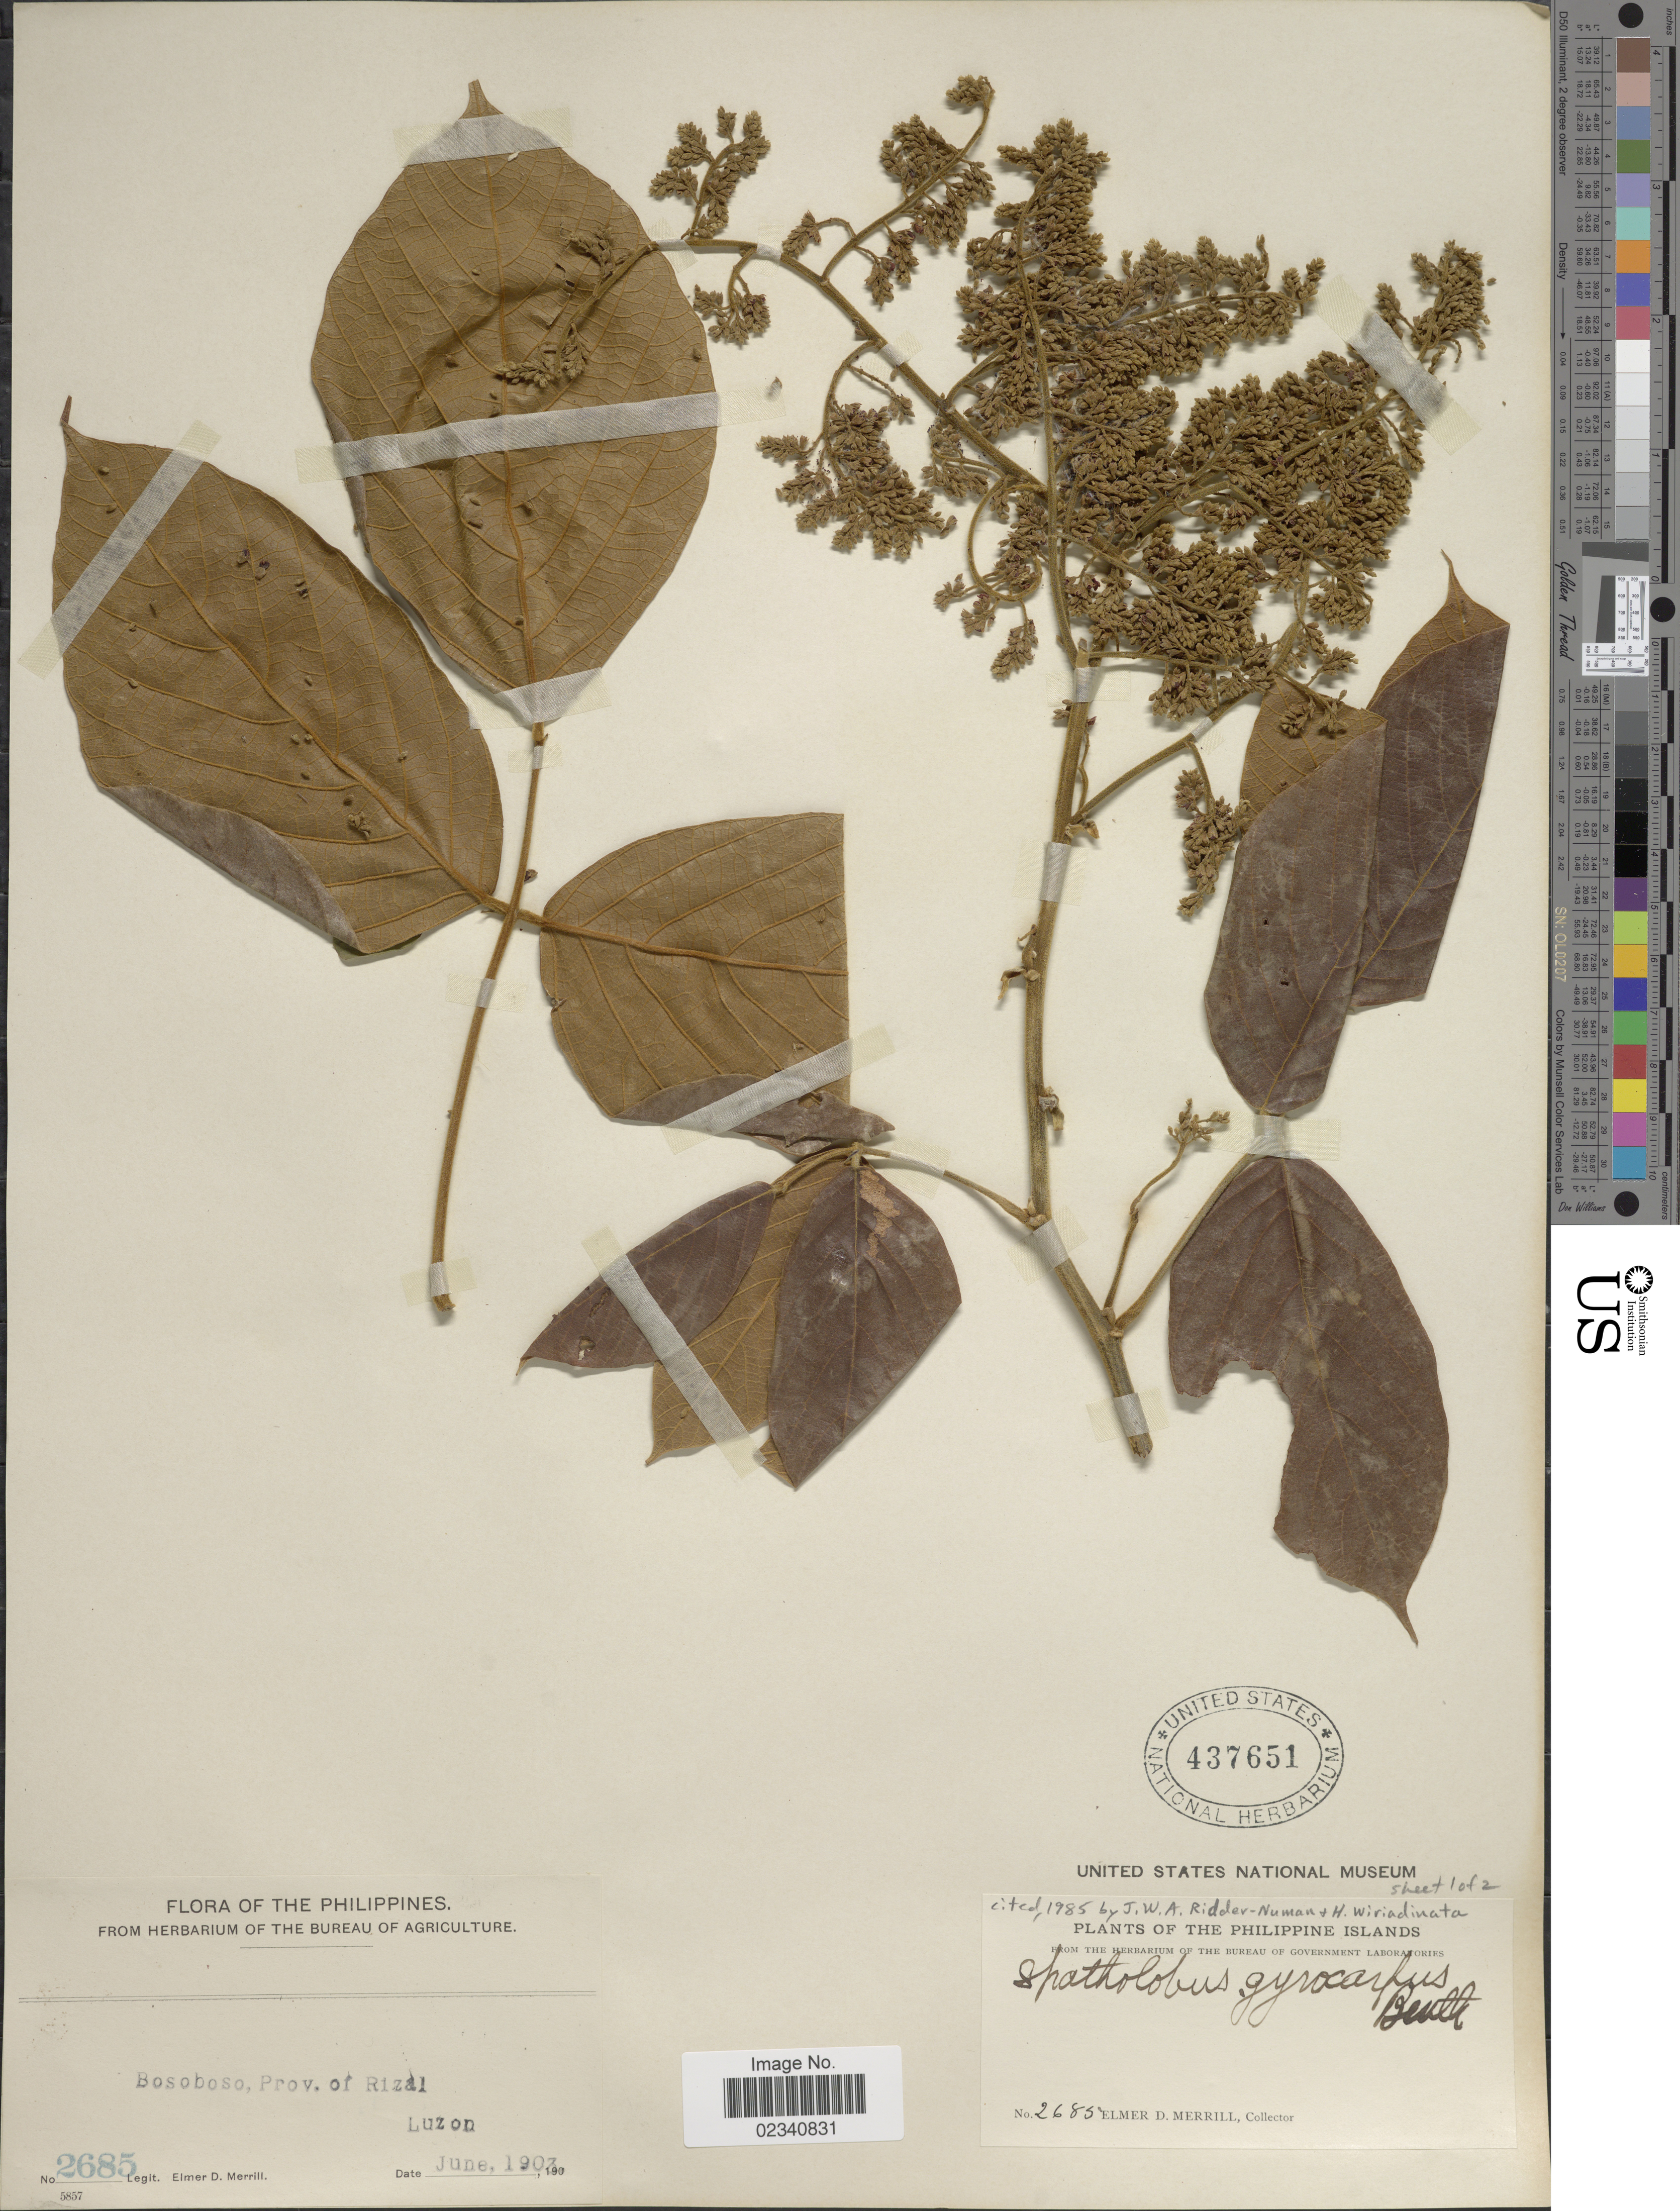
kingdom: Plantae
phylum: Tracheophyta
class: Magnoliopsida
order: Fabales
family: Fabaceae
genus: Spatholobus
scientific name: Spatholobus gyrocarpus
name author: Benth.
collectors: E. D. Merrill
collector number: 2685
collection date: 1903-06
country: Philippines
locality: Bosoboso, Prov. of Rizal, Luzon.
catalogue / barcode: US 437651